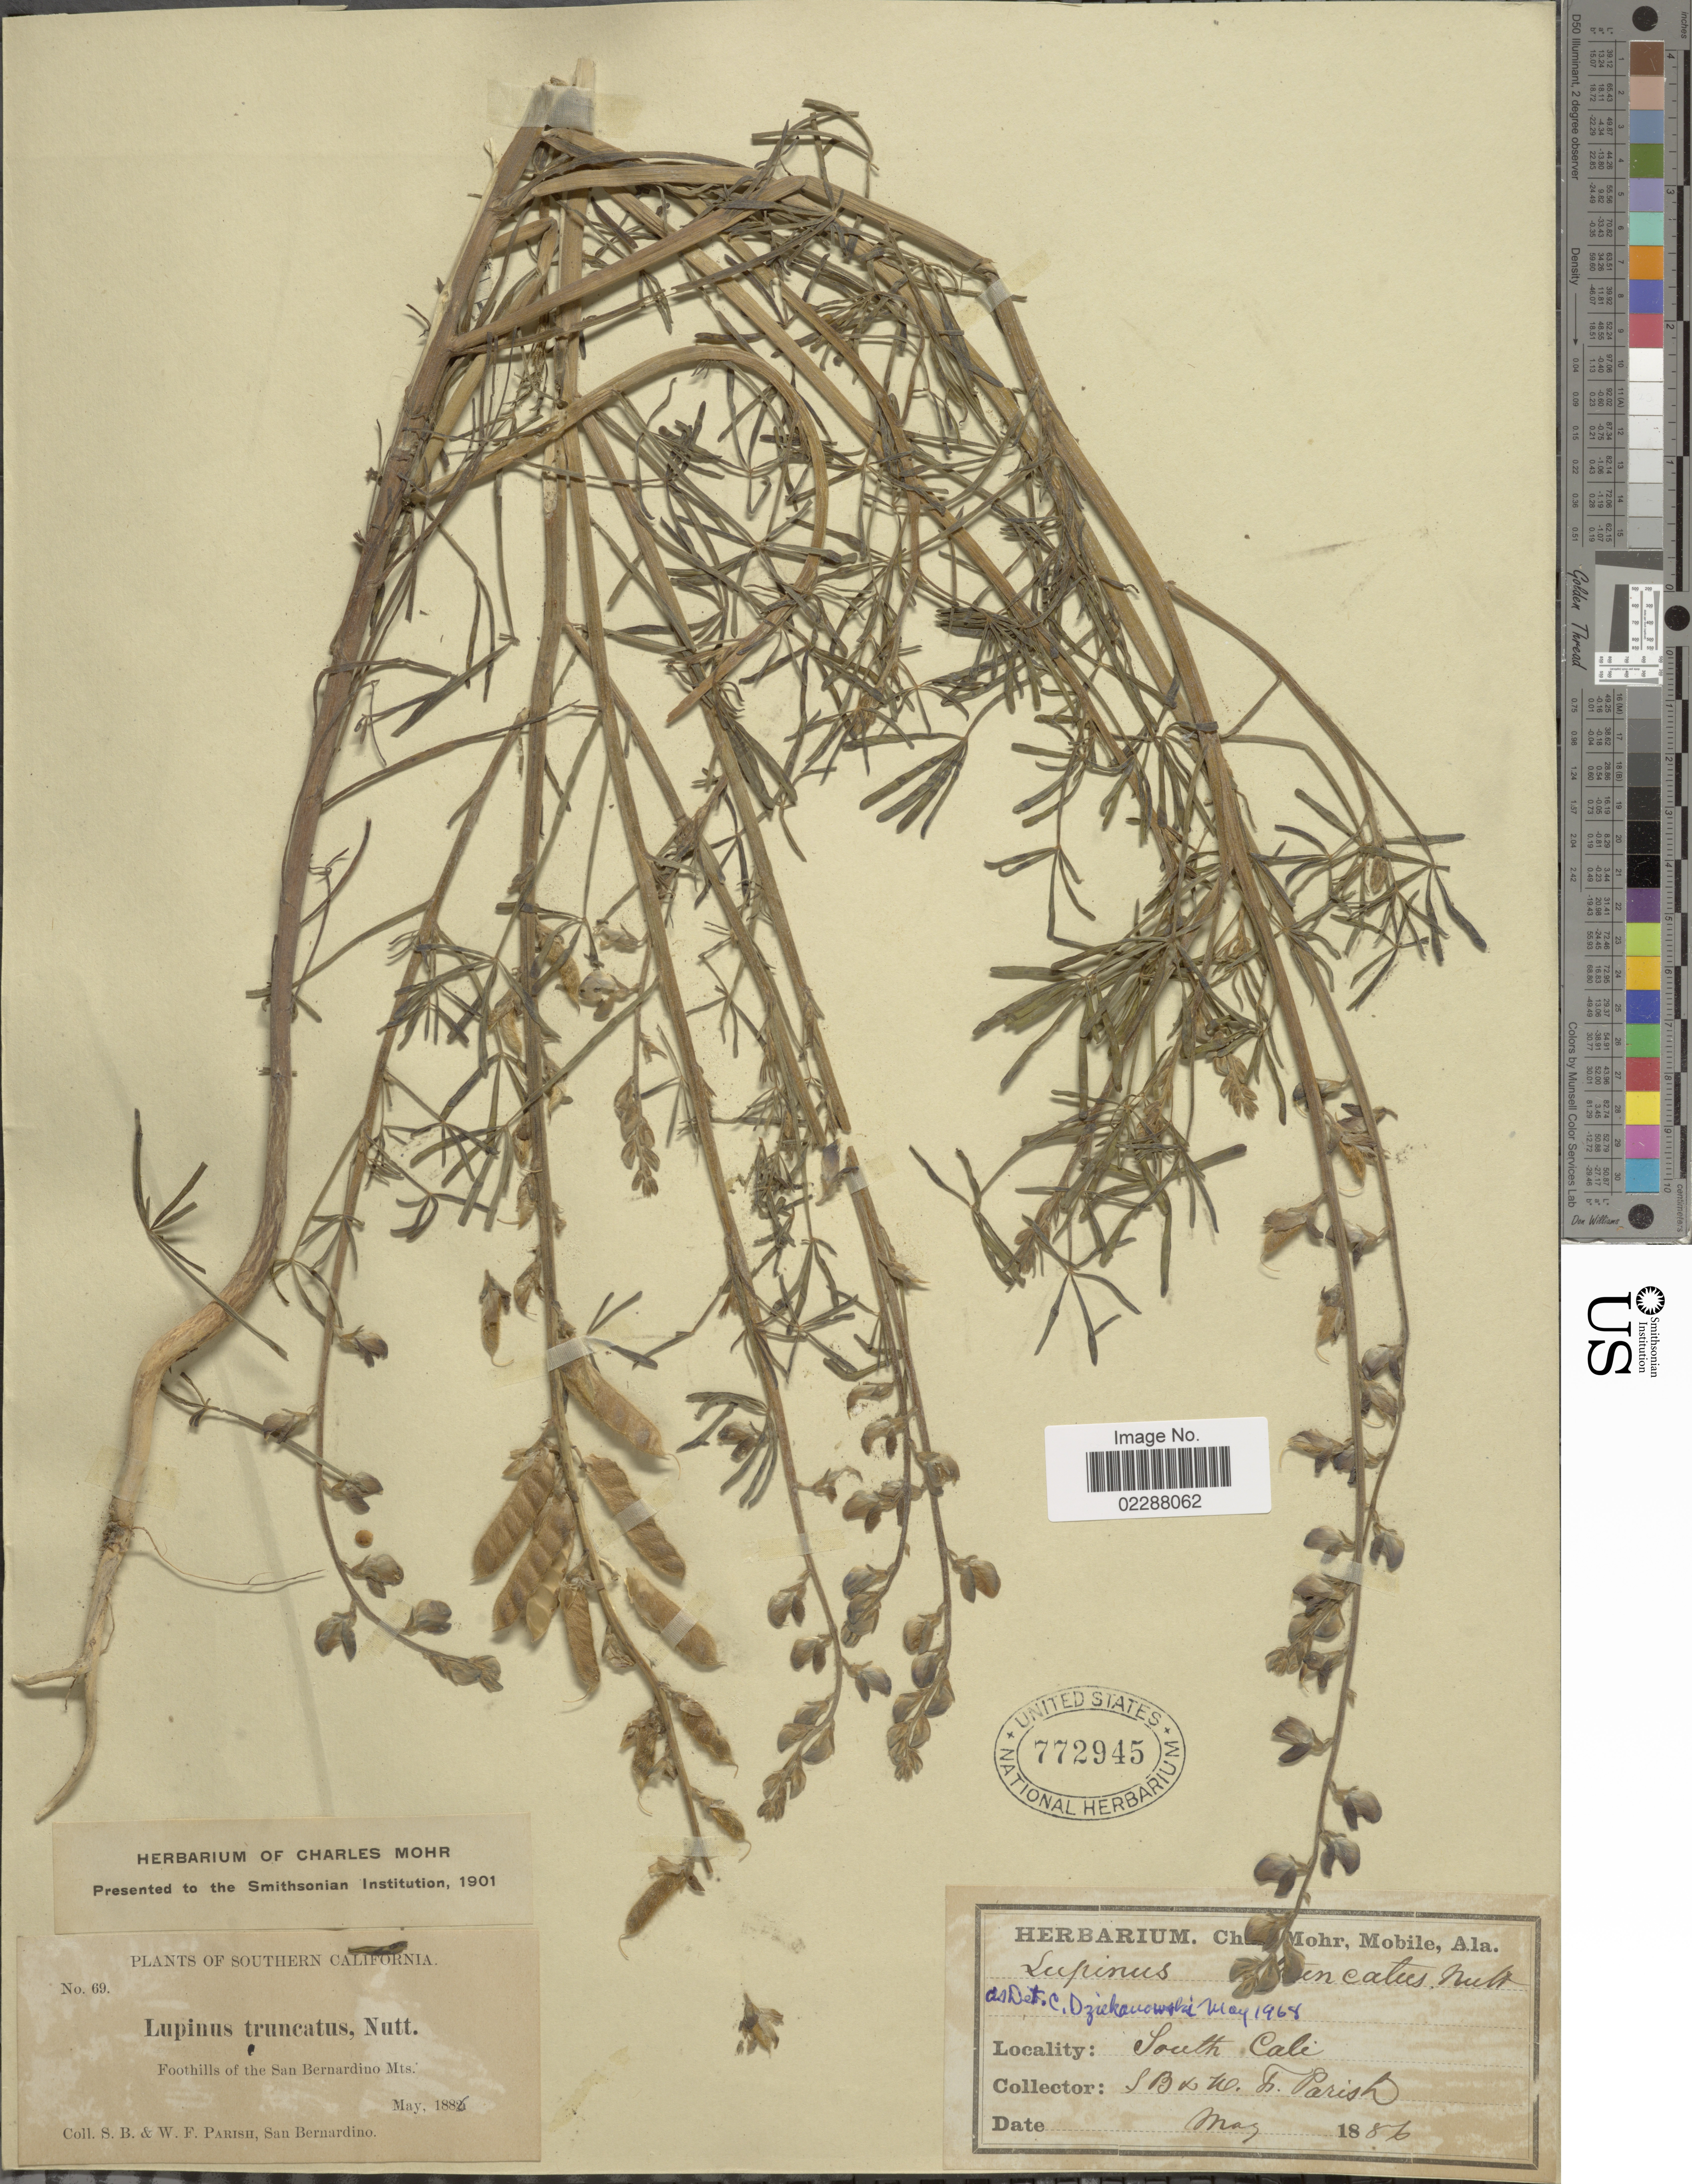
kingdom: Plantae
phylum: Tracheophyta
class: Magnoliopsida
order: Fabales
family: Fabaceae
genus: Lupinus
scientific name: Lupinus truncatus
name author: Nutt. ex Hook. & Arn.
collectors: S. B. Parish & W. F. Parish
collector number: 69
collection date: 1886-05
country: United States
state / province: California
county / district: San Bernardino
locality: Southern California, Foothills of the San Bernardino Mts.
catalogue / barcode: US 772945